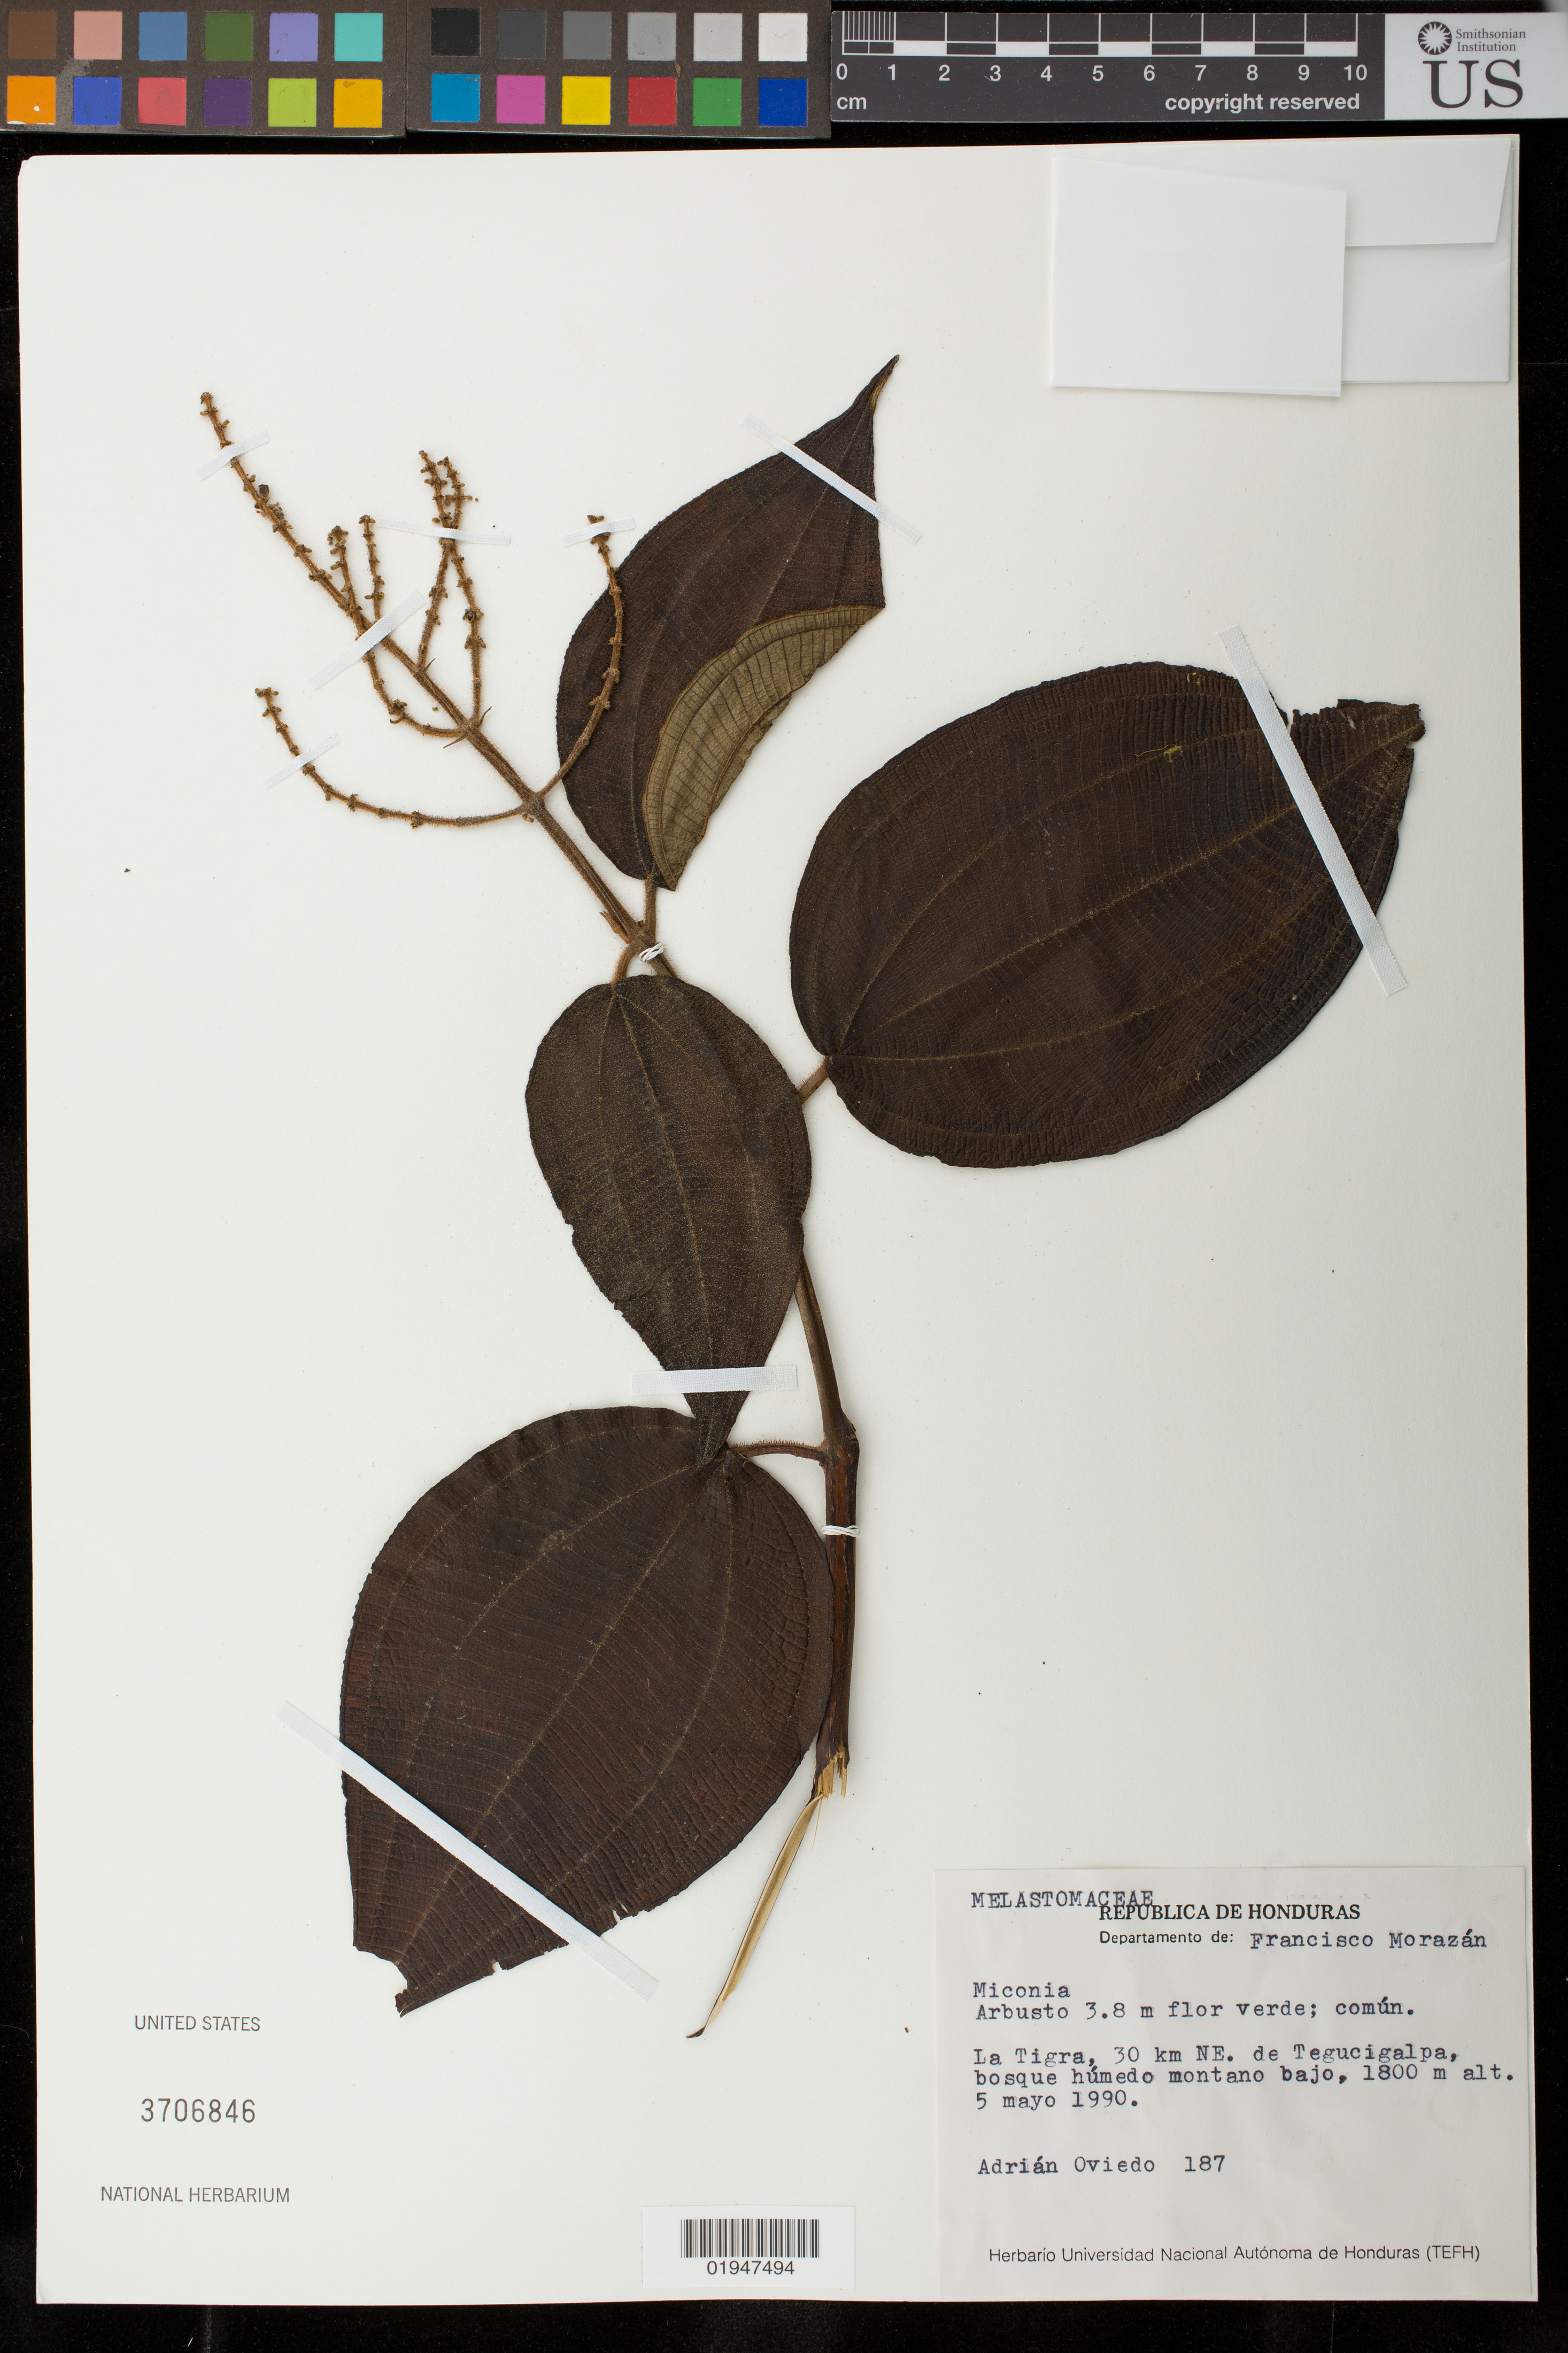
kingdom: Plantae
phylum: Tracheophyta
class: Magnoliopsida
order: Myrtales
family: Melastomataceae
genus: Miconia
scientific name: Miconia sp.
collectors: A. Oviedo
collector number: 187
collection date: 1990-05-05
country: Honduras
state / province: Fco. Morazán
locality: La Tigra, 30 km NE de Tegucigalpa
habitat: Bosque húmedo montano bajo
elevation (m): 1800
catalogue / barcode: US 3706846